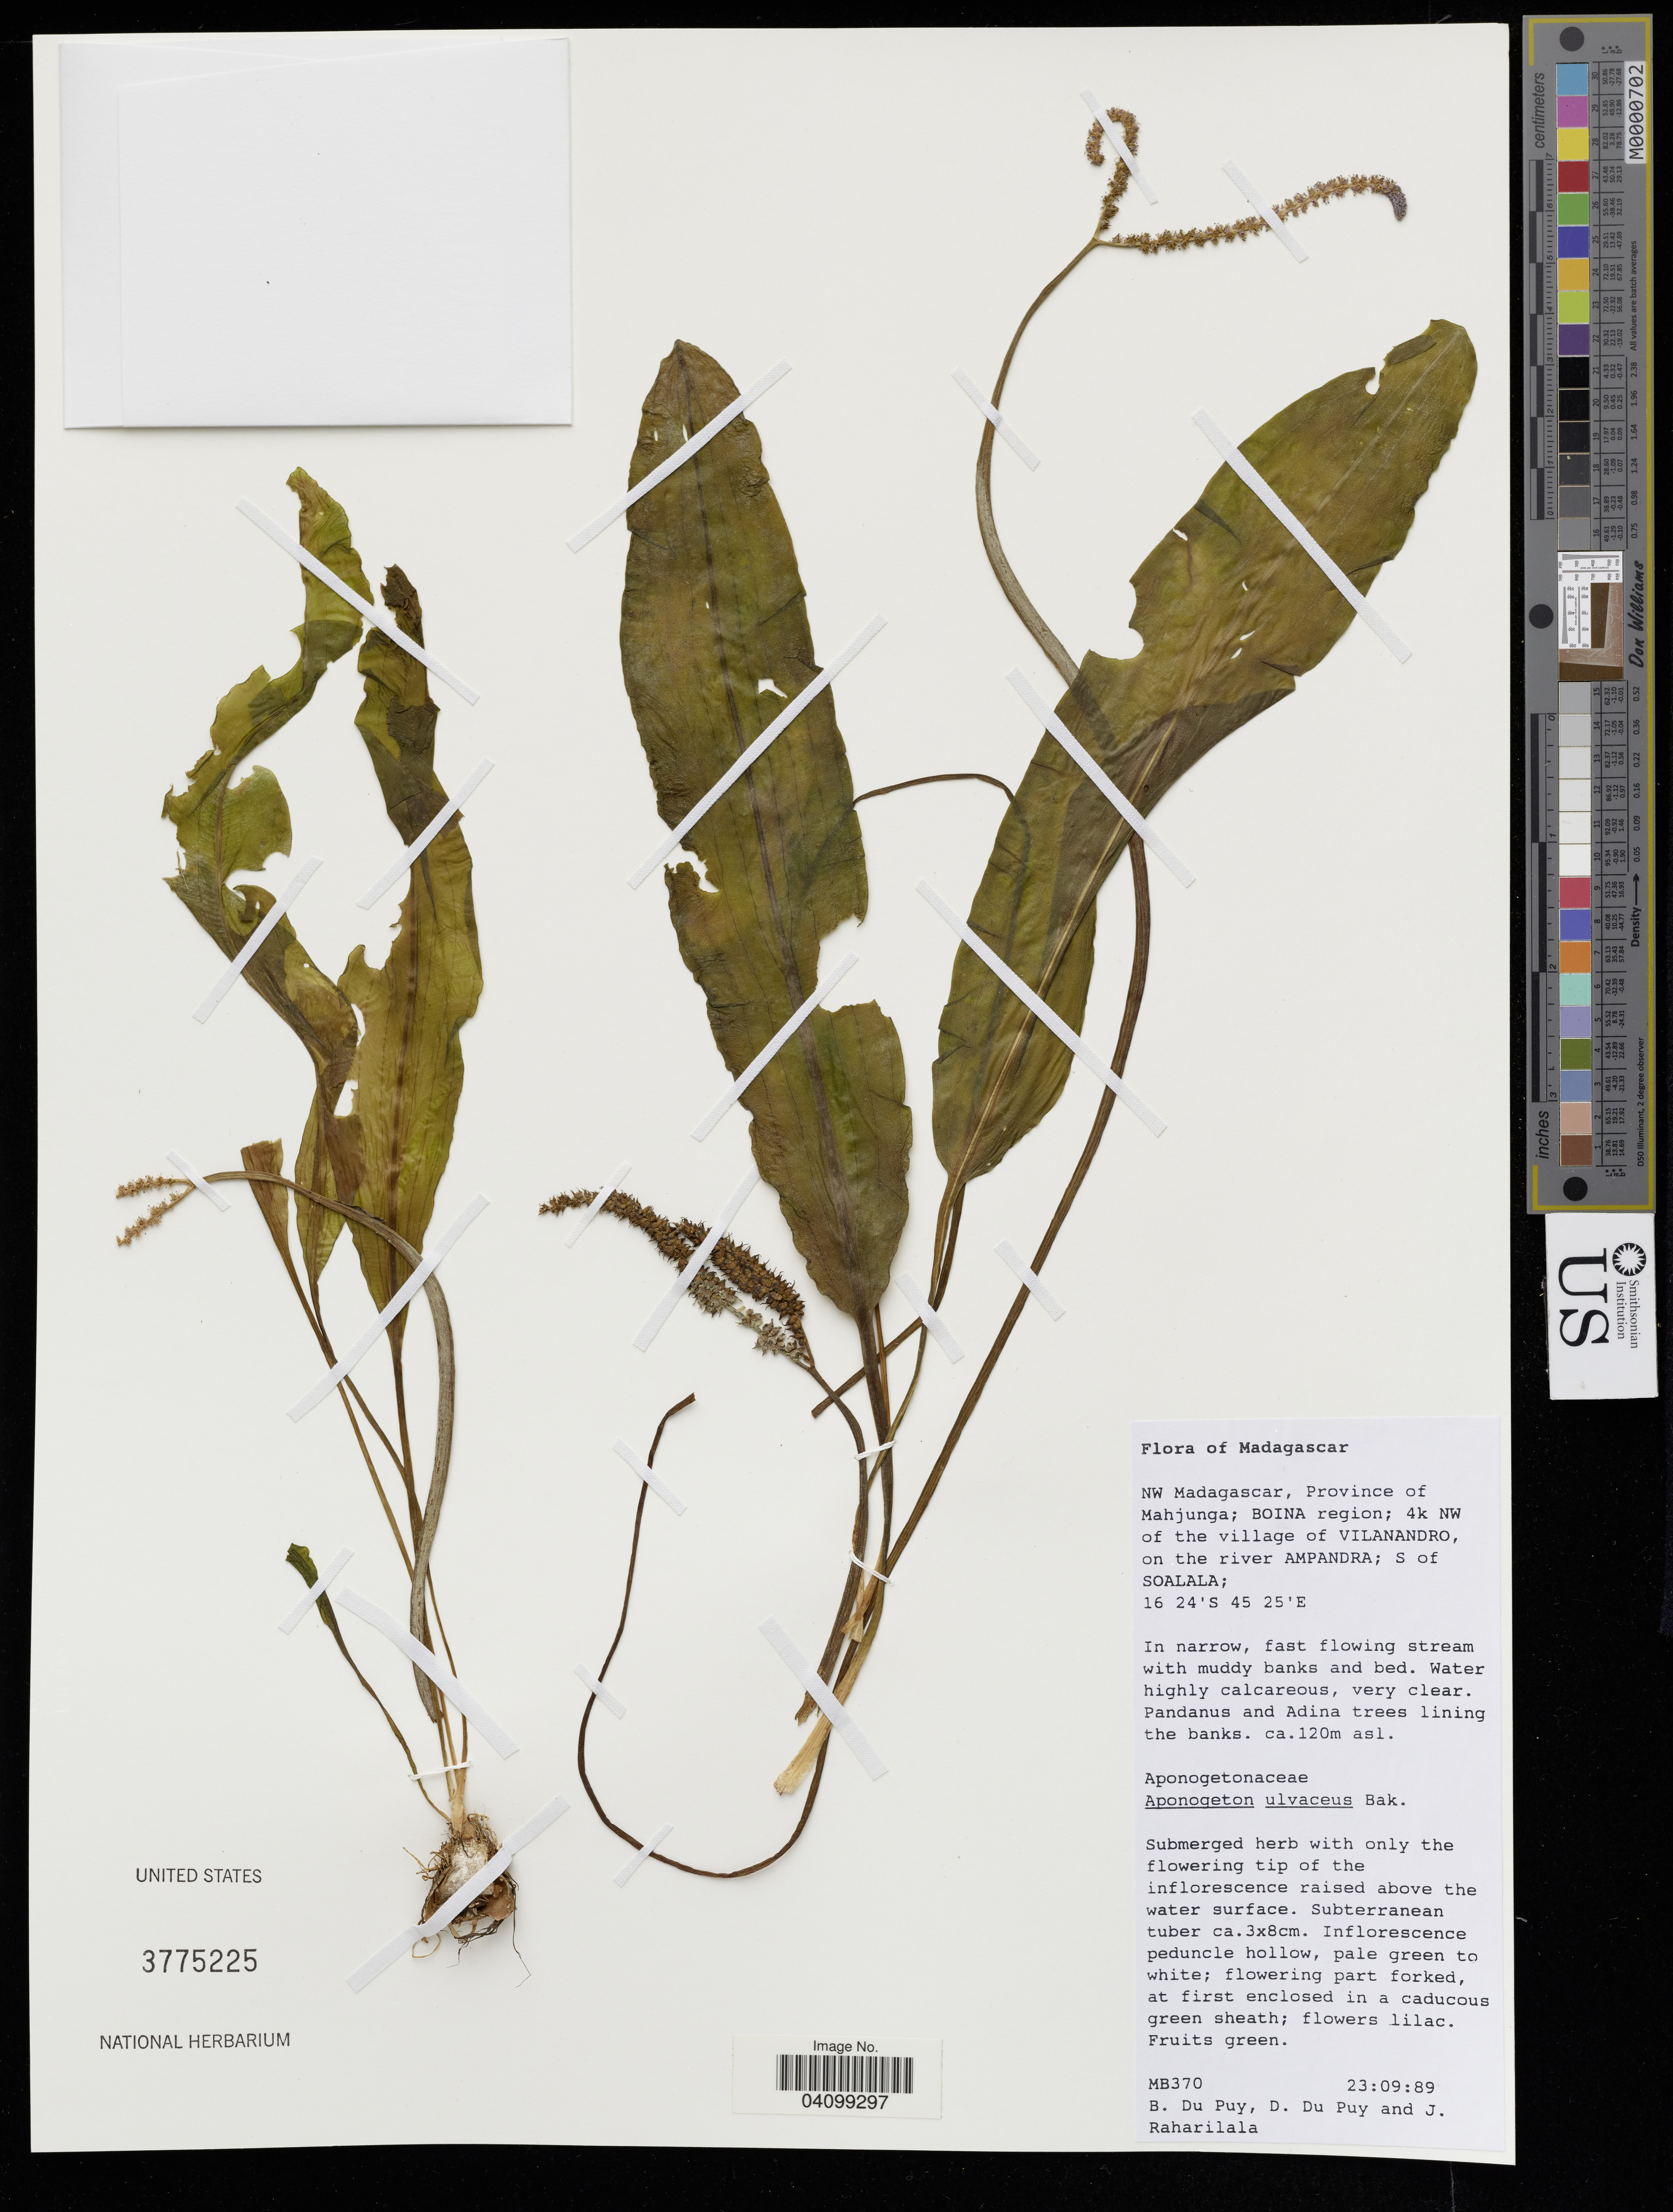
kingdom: Plantae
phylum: Tracheophyta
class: Liliopsida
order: Alismatales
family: Aponogetonaceae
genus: Aponogeton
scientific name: Aponogeton ulvaceus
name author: Baker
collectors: B. Du Puy, D. Du Puy & J. Raharilala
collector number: MB370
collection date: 1989-09-23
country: Madagascar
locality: NW Madagascar, Province of Mahjunga; BOINA region; 4k NW of the village of Vilanandro, on the river Ampandra; S of Soalala.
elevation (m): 120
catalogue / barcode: US 3775225